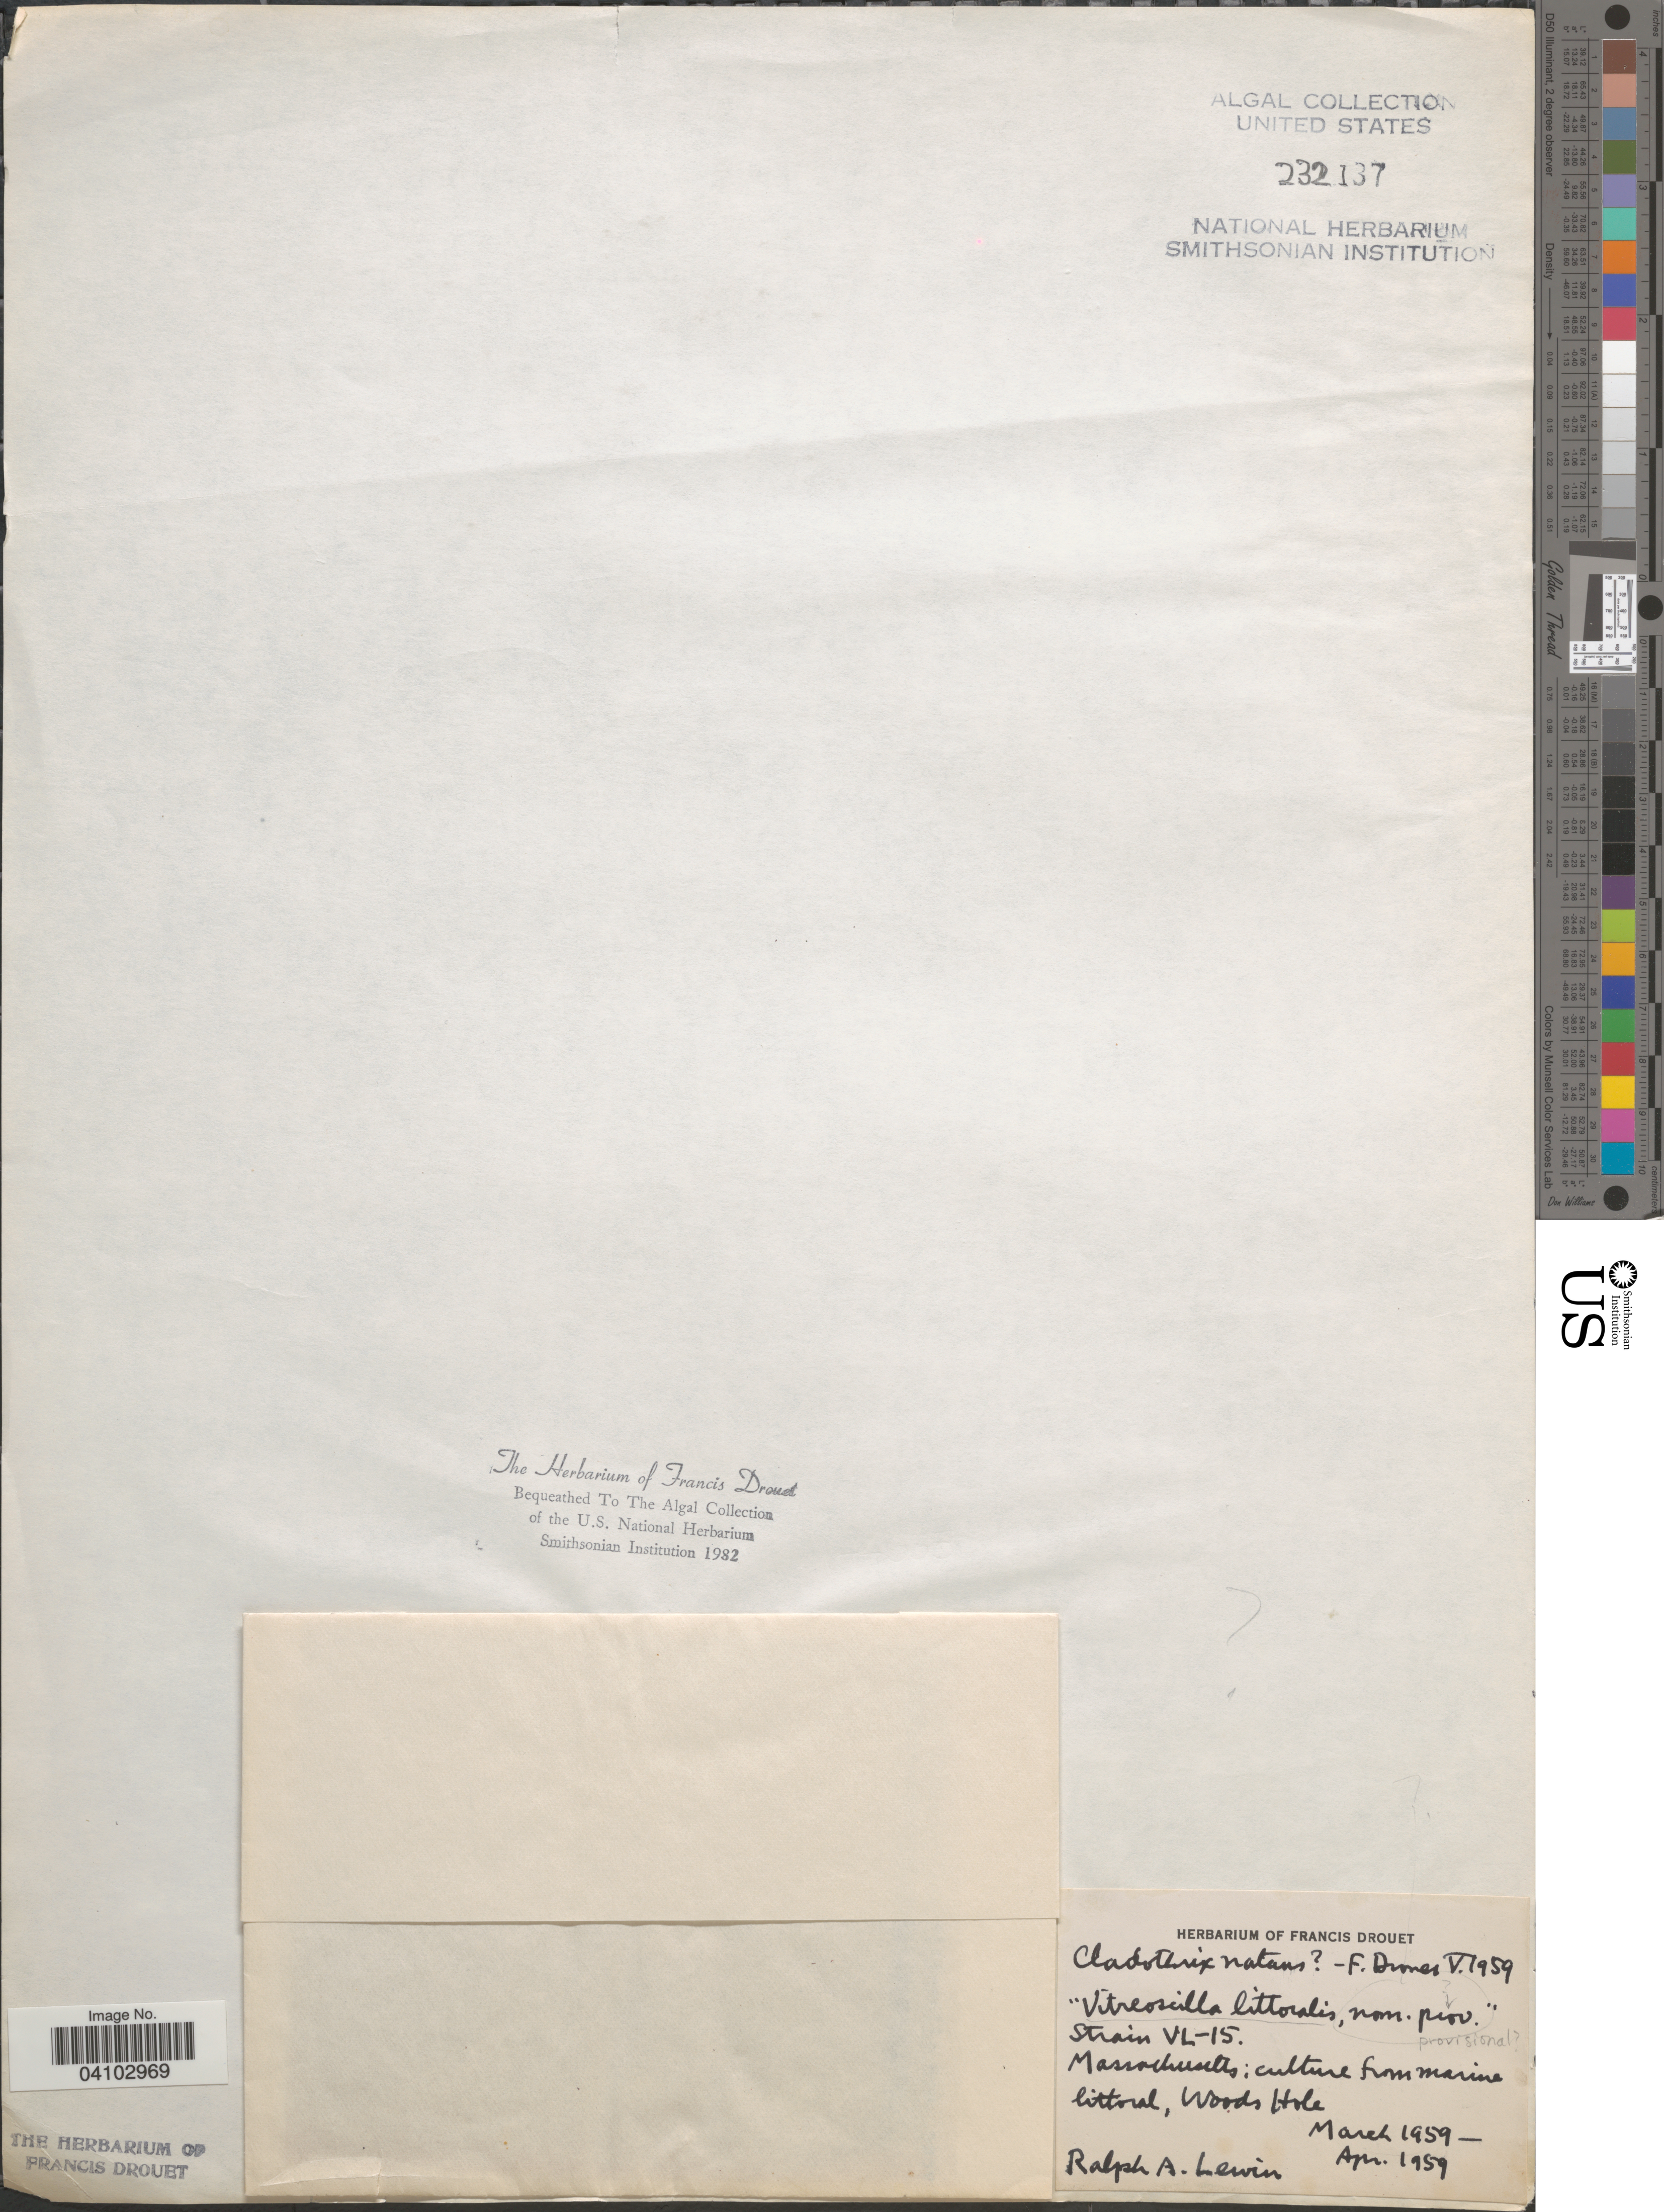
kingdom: Plantae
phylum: Tracheophyta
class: Magnoliopsida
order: Caryophyllales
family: Amaranthaceae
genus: Cladothrix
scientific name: Cladothrix sp.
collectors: R. Lewin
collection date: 1959-03/1959-04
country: United States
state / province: Massachusetts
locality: Woods Hole.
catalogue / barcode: US 232137